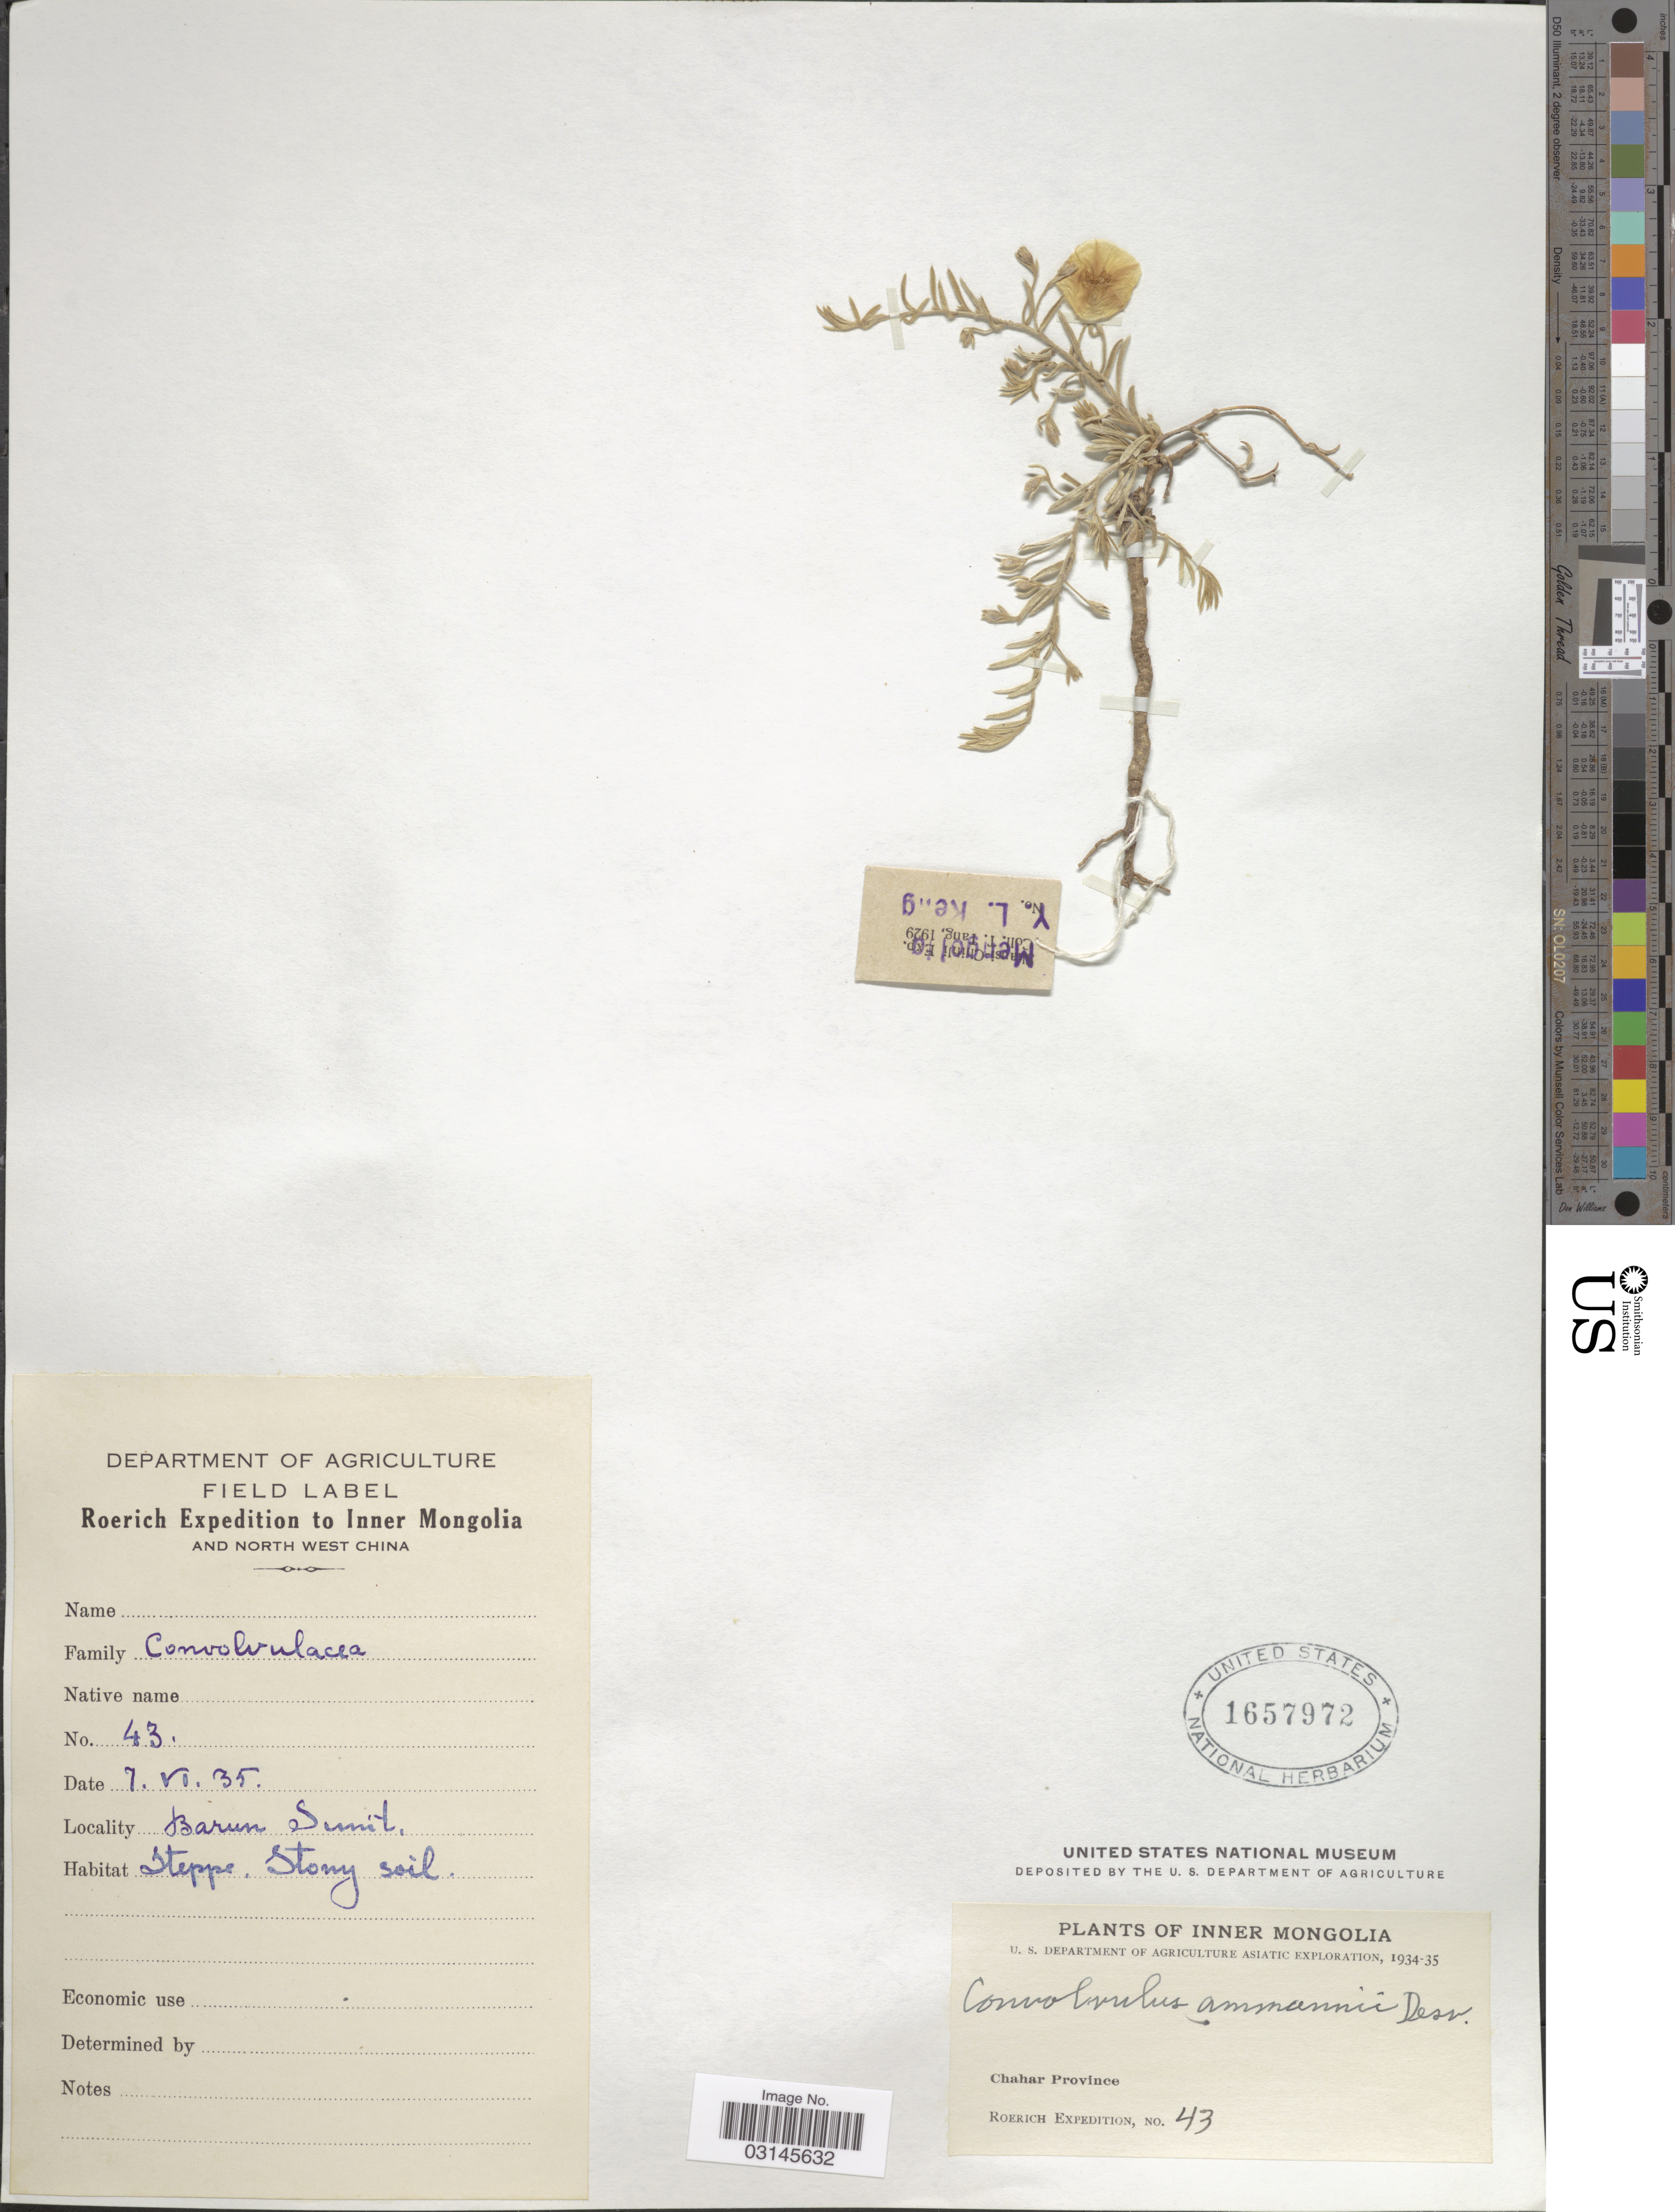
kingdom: Plantae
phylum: Tracheophyta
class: Magnoliopsida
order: Solanales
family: Convolvulaceae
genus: Convolvulus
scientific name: Convolvulus ammanii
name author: Desr.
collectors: -. Roerich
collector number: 43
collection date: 1935-06-07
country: China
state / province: Nei Monggol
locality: Inner Mongolia. Chahar Province. North West China. Barun Sunit.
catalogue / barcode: US 1657972